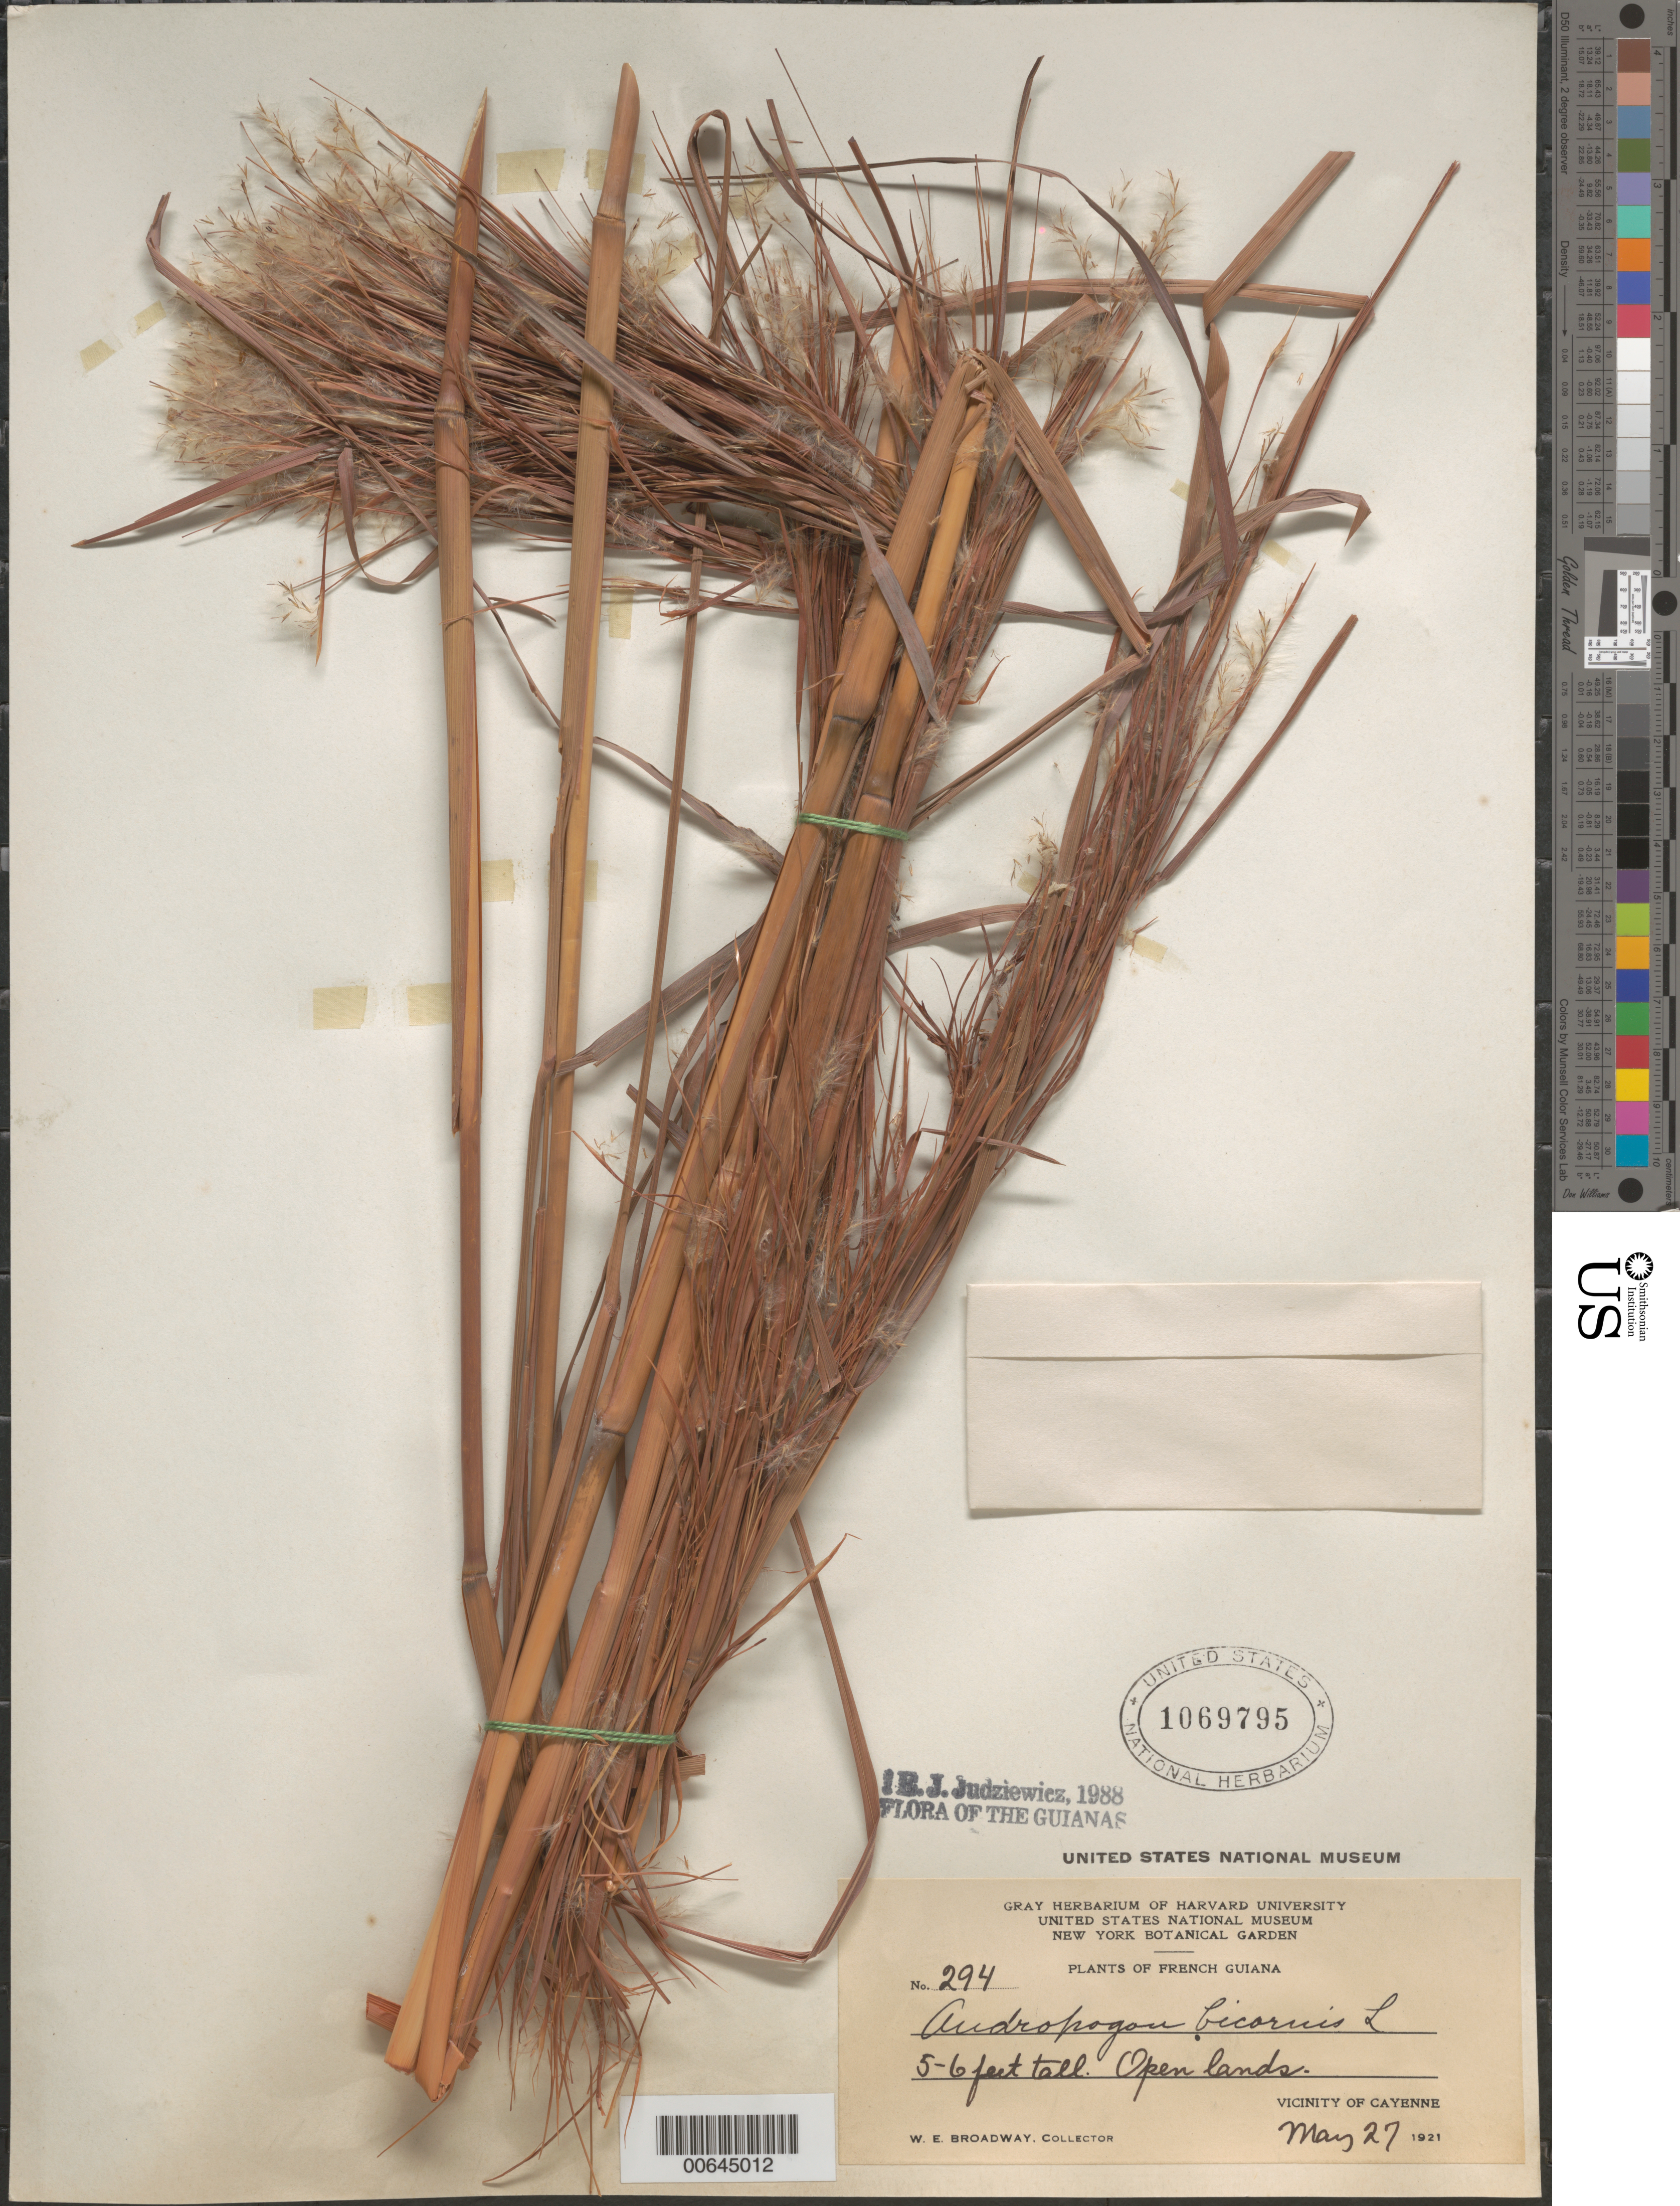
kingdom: Plantae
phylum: Tracheophyta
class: Liliopsida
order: Poales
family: Poaceae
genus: Andropogon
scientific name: Andropogon bicornis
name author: L.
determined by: Judziewicz, E. J.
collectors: W. E. Broadway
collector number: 294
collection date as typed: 27-May-21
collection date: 1921-05-27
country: French Guiana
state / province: Cayenne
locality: Cayenne, vic.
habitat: Open lands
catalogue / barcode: US 1690795